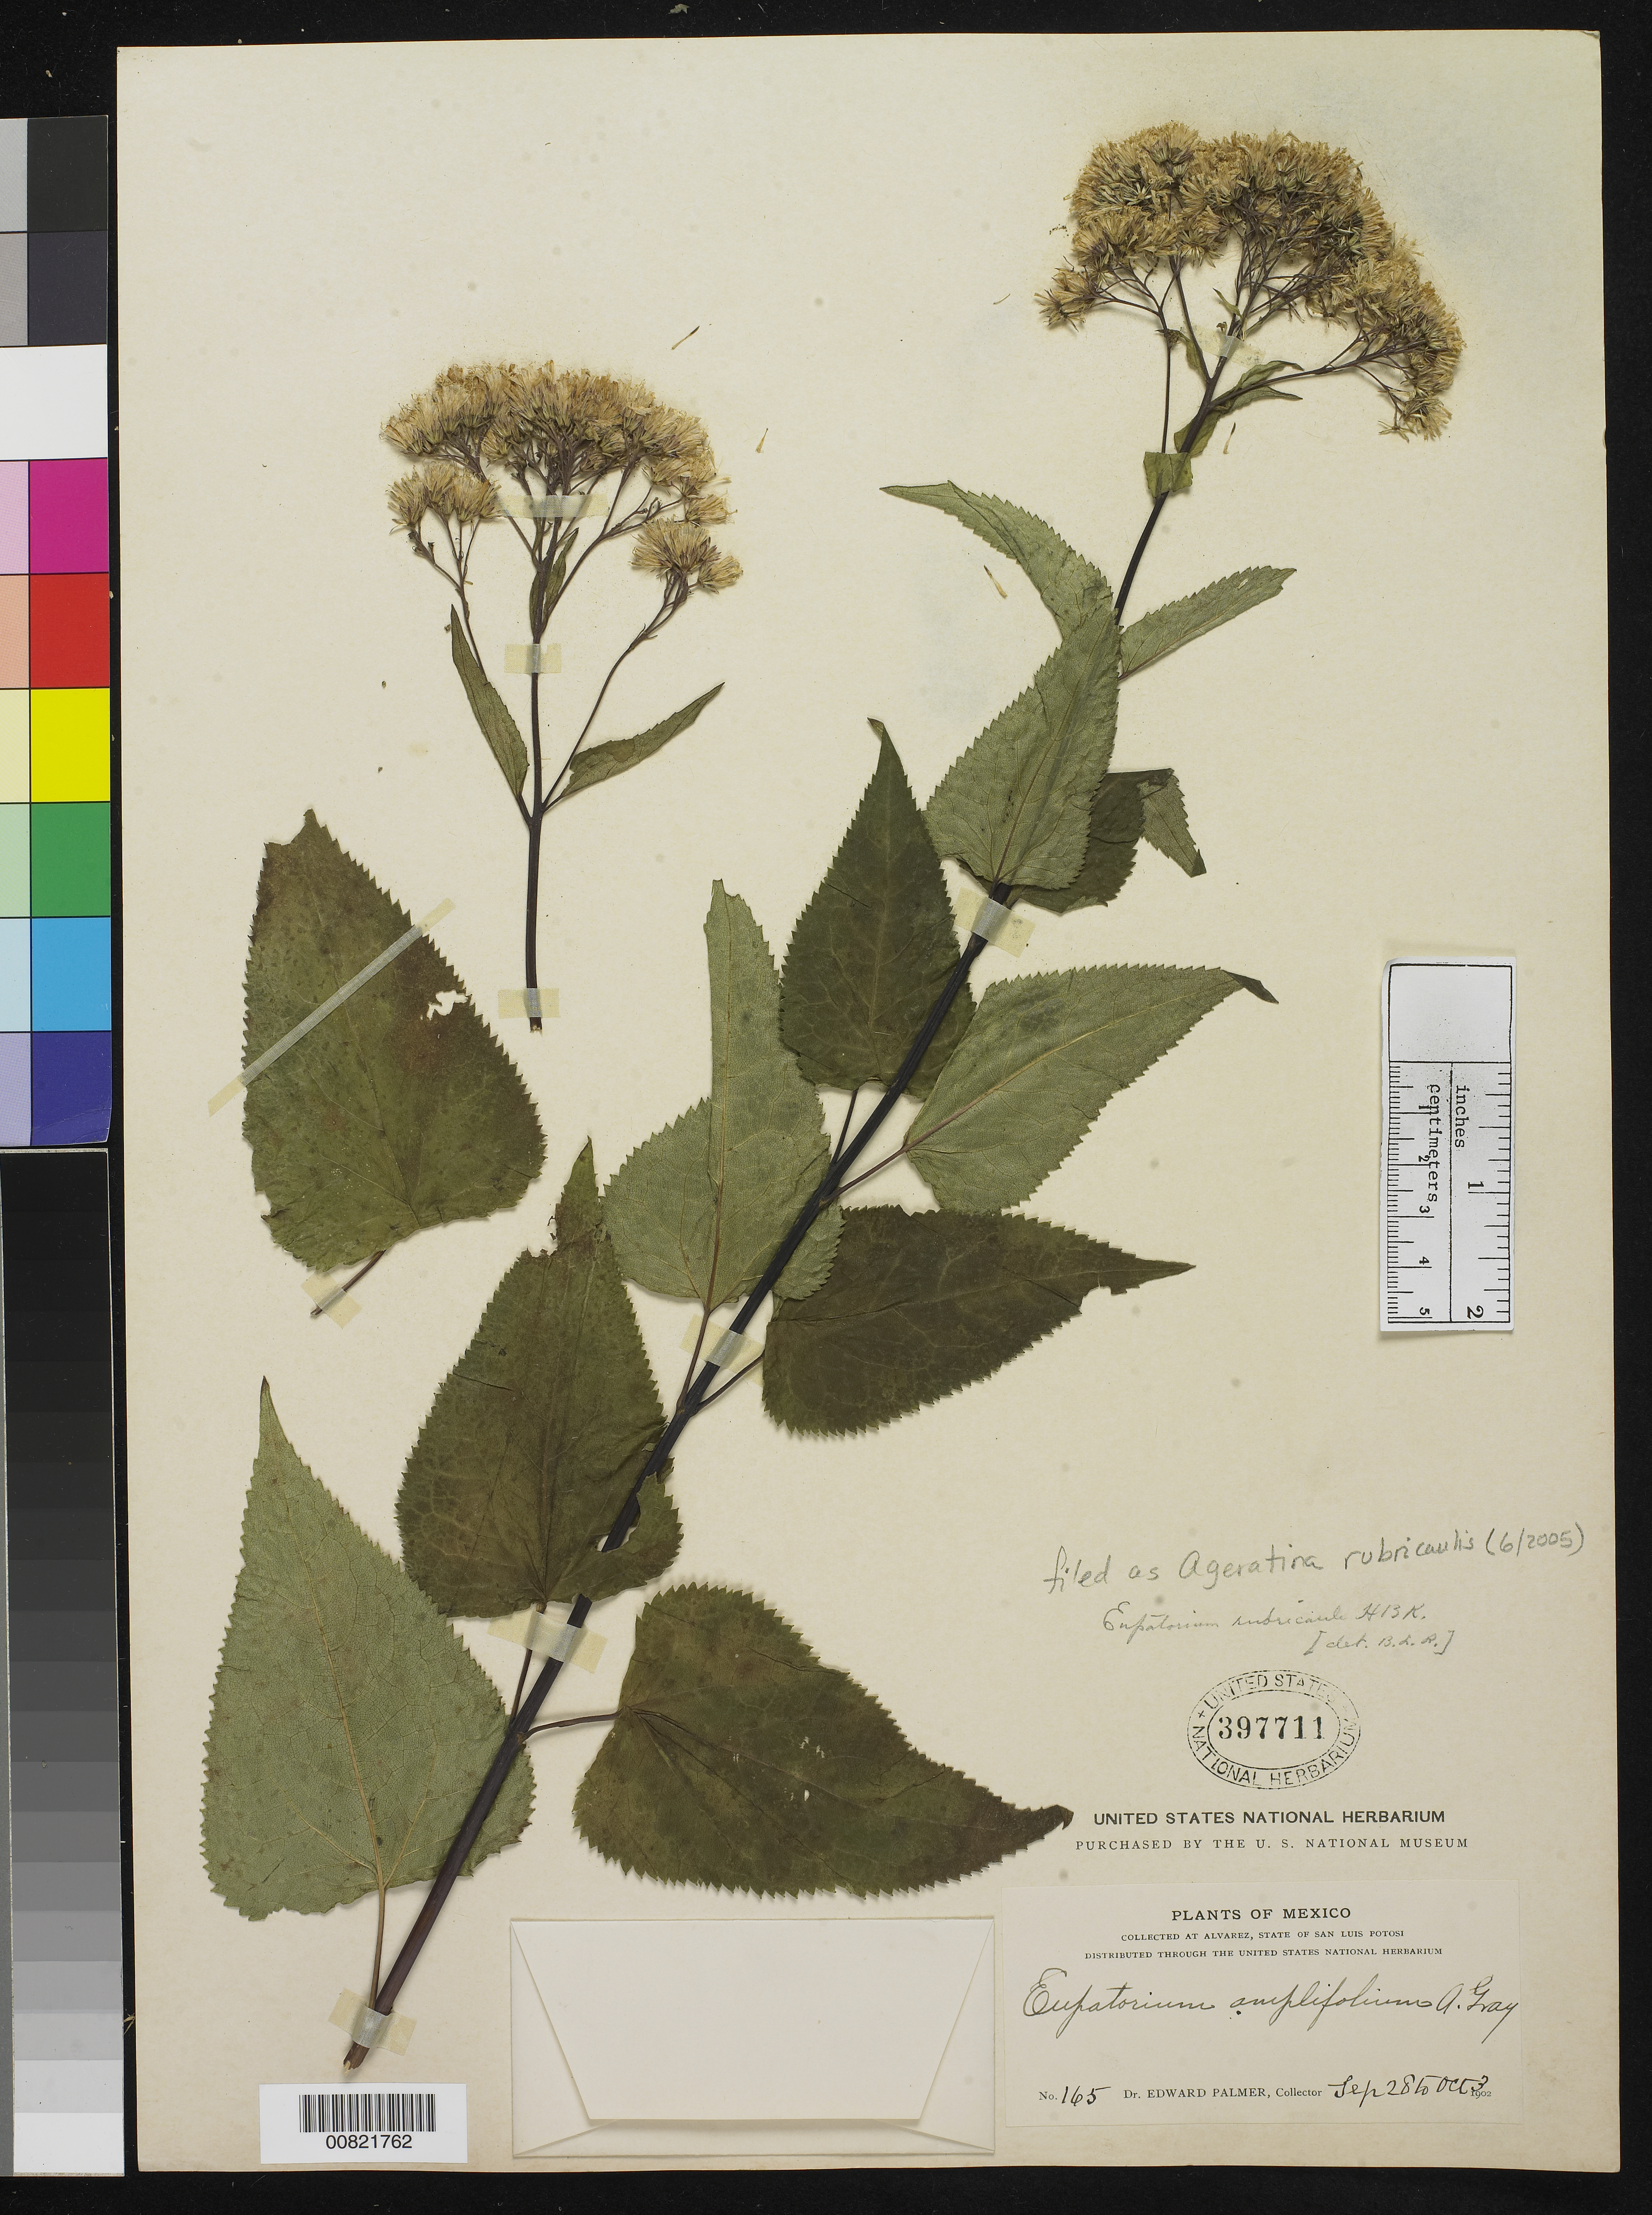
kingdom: Plantae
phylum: Tracheophyta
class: Magnoliopsida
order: Asterales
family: Asteraceae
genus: Ageratina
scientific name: Ageratina rubricaulis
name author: (Kunth) R.M. King & H. Rob.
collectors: E. Palmer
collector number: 165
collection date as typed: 28 Sep 1902 to 03 Oct 1902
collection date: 1902-09-28/1902-10-03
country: Mexico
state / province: San Luis Potosí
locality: Alvarez, San Luis Potosí.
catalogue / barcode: US 397711